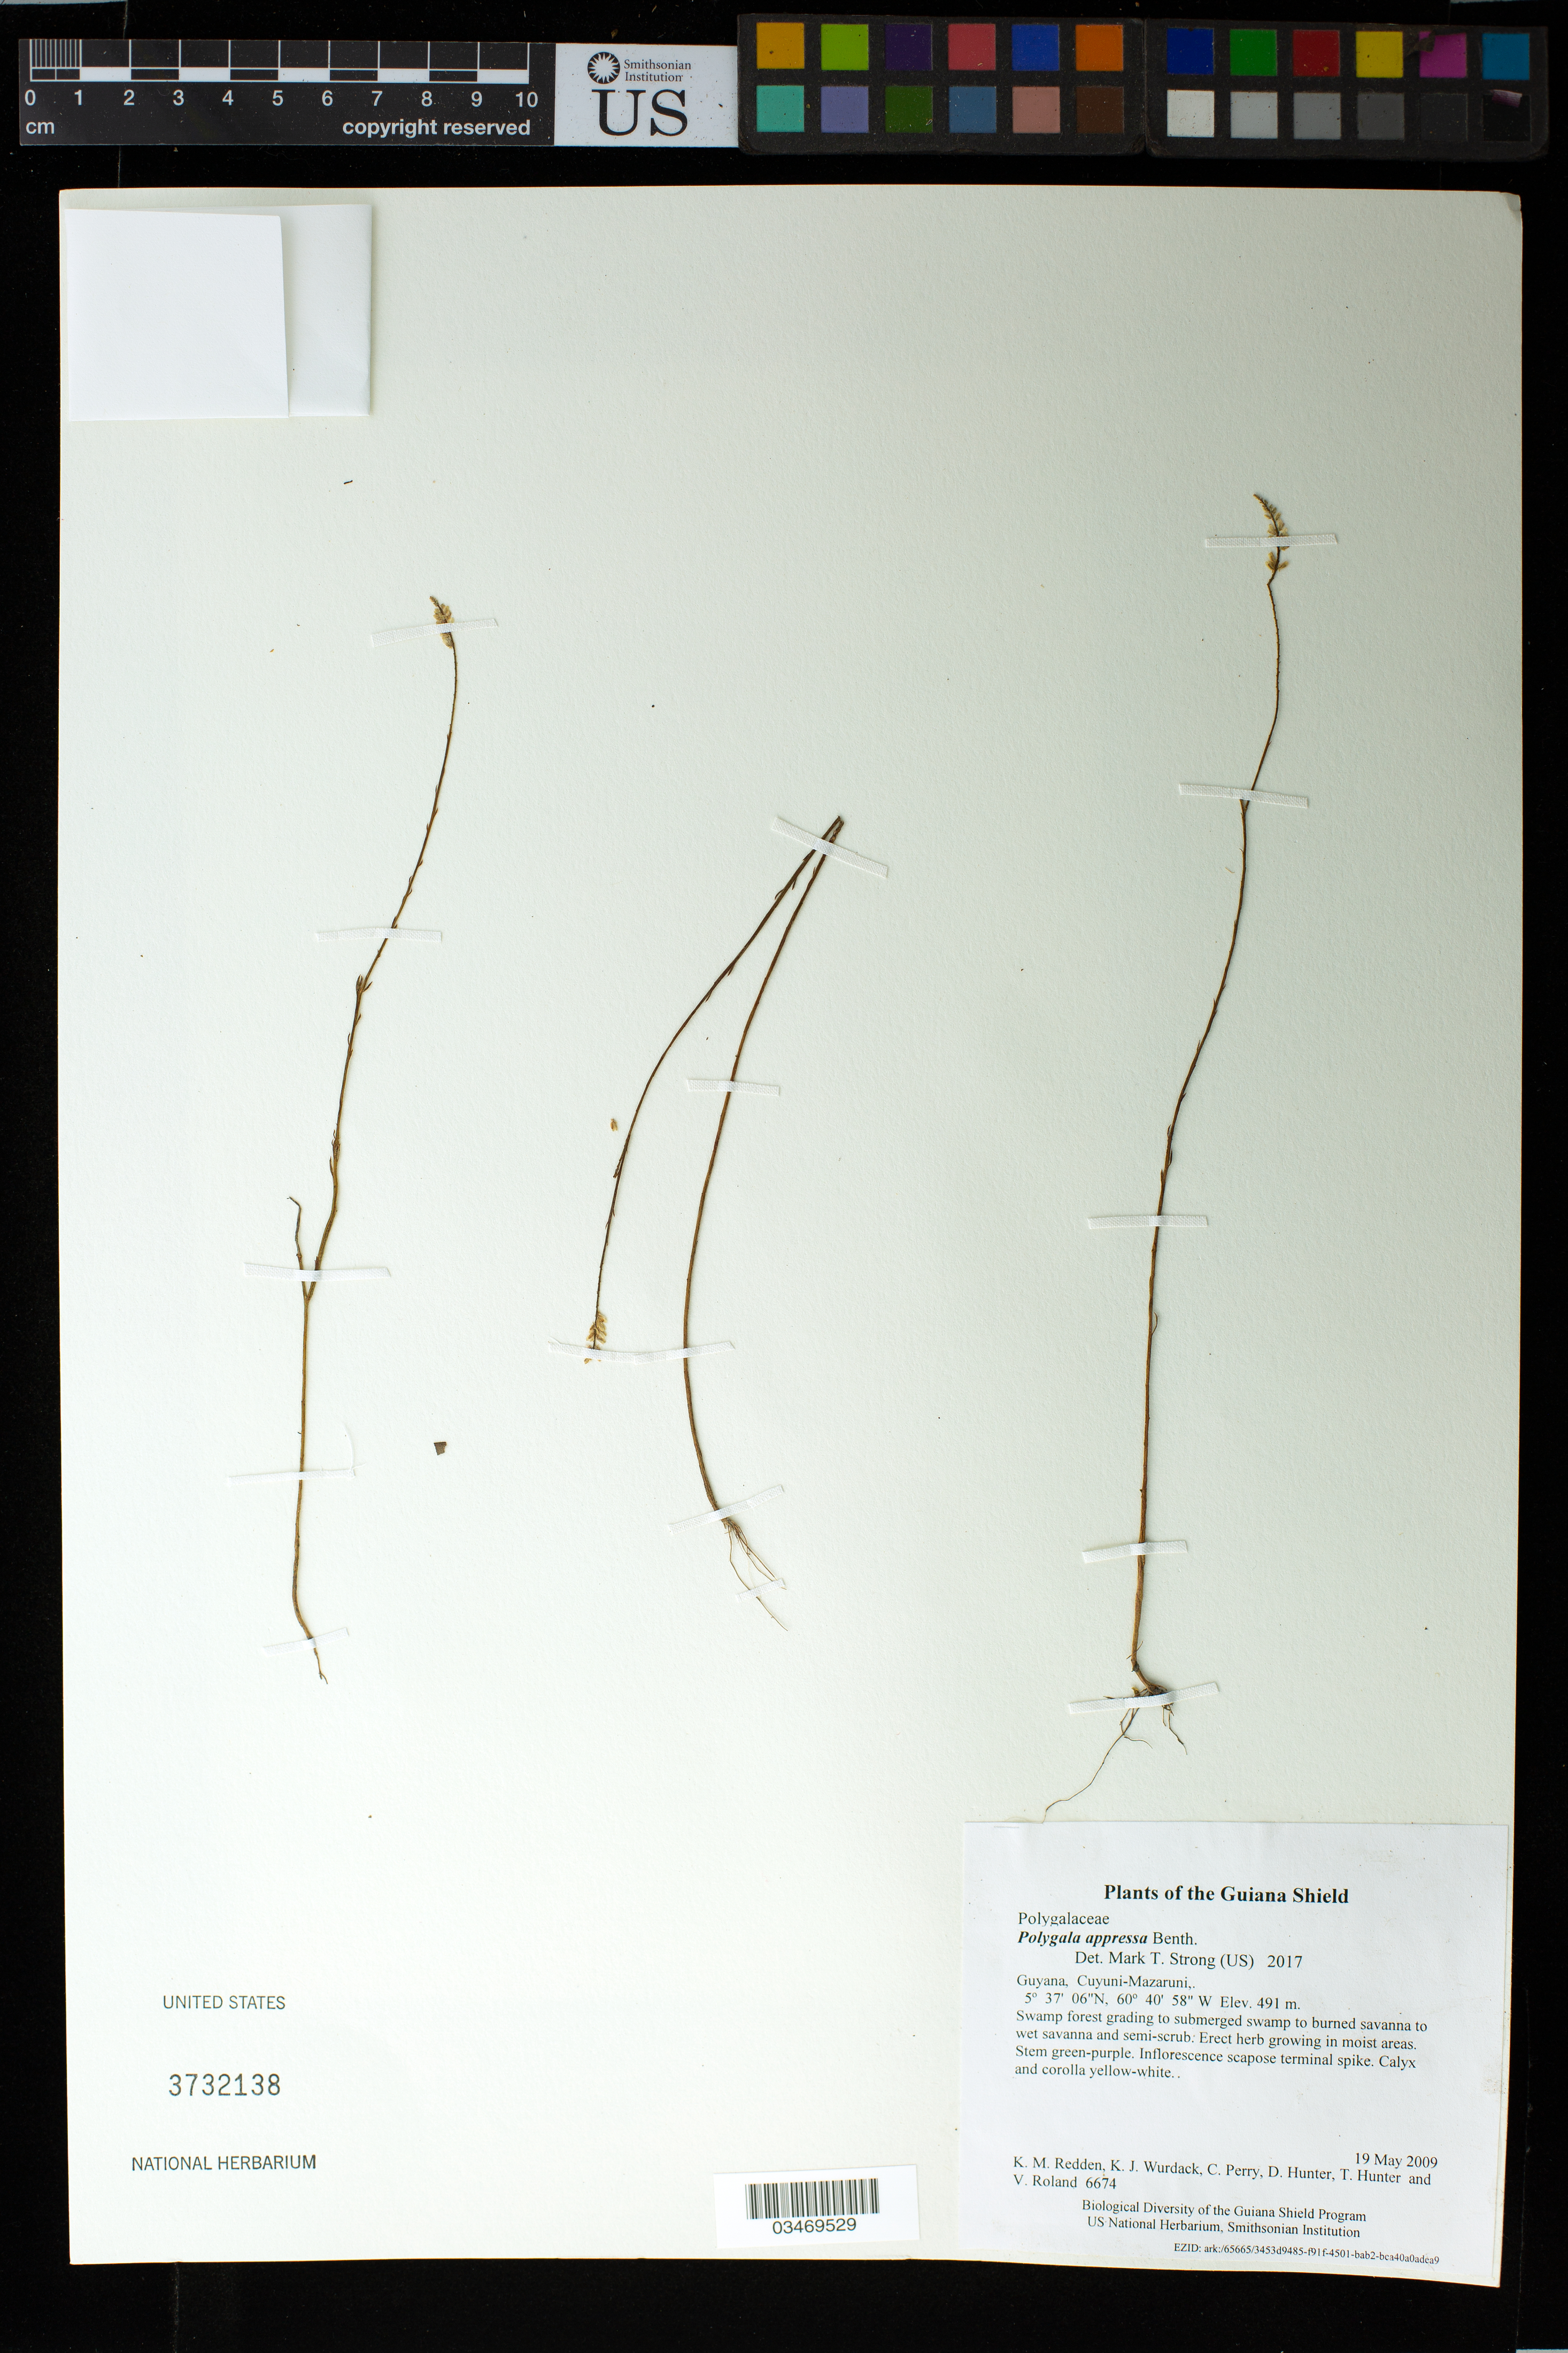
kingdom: Plantae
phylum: Tracheophyta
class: Magnoliopsida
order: Fabales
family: Polygalaceae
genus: Polygala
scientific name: Polygala appressa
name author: Benth.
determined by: Strong, M. T., (US), Smithsonian Institution - National Museum of Natural History (UNITED STATES)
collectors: K. M. Redden, K. Wurdack, C. Perry, D. Hunter, T. Hunter & V. Roland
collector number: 6674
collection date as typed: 19 May 2009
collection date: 2009-05-19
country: Guyana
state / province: Cuyuni-Mazaruni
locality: Kato River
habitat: Swamp forest grading to submerged swamp to burned savanna to wet savanna and semi-scrub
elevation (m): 491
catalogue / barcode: US 3732138